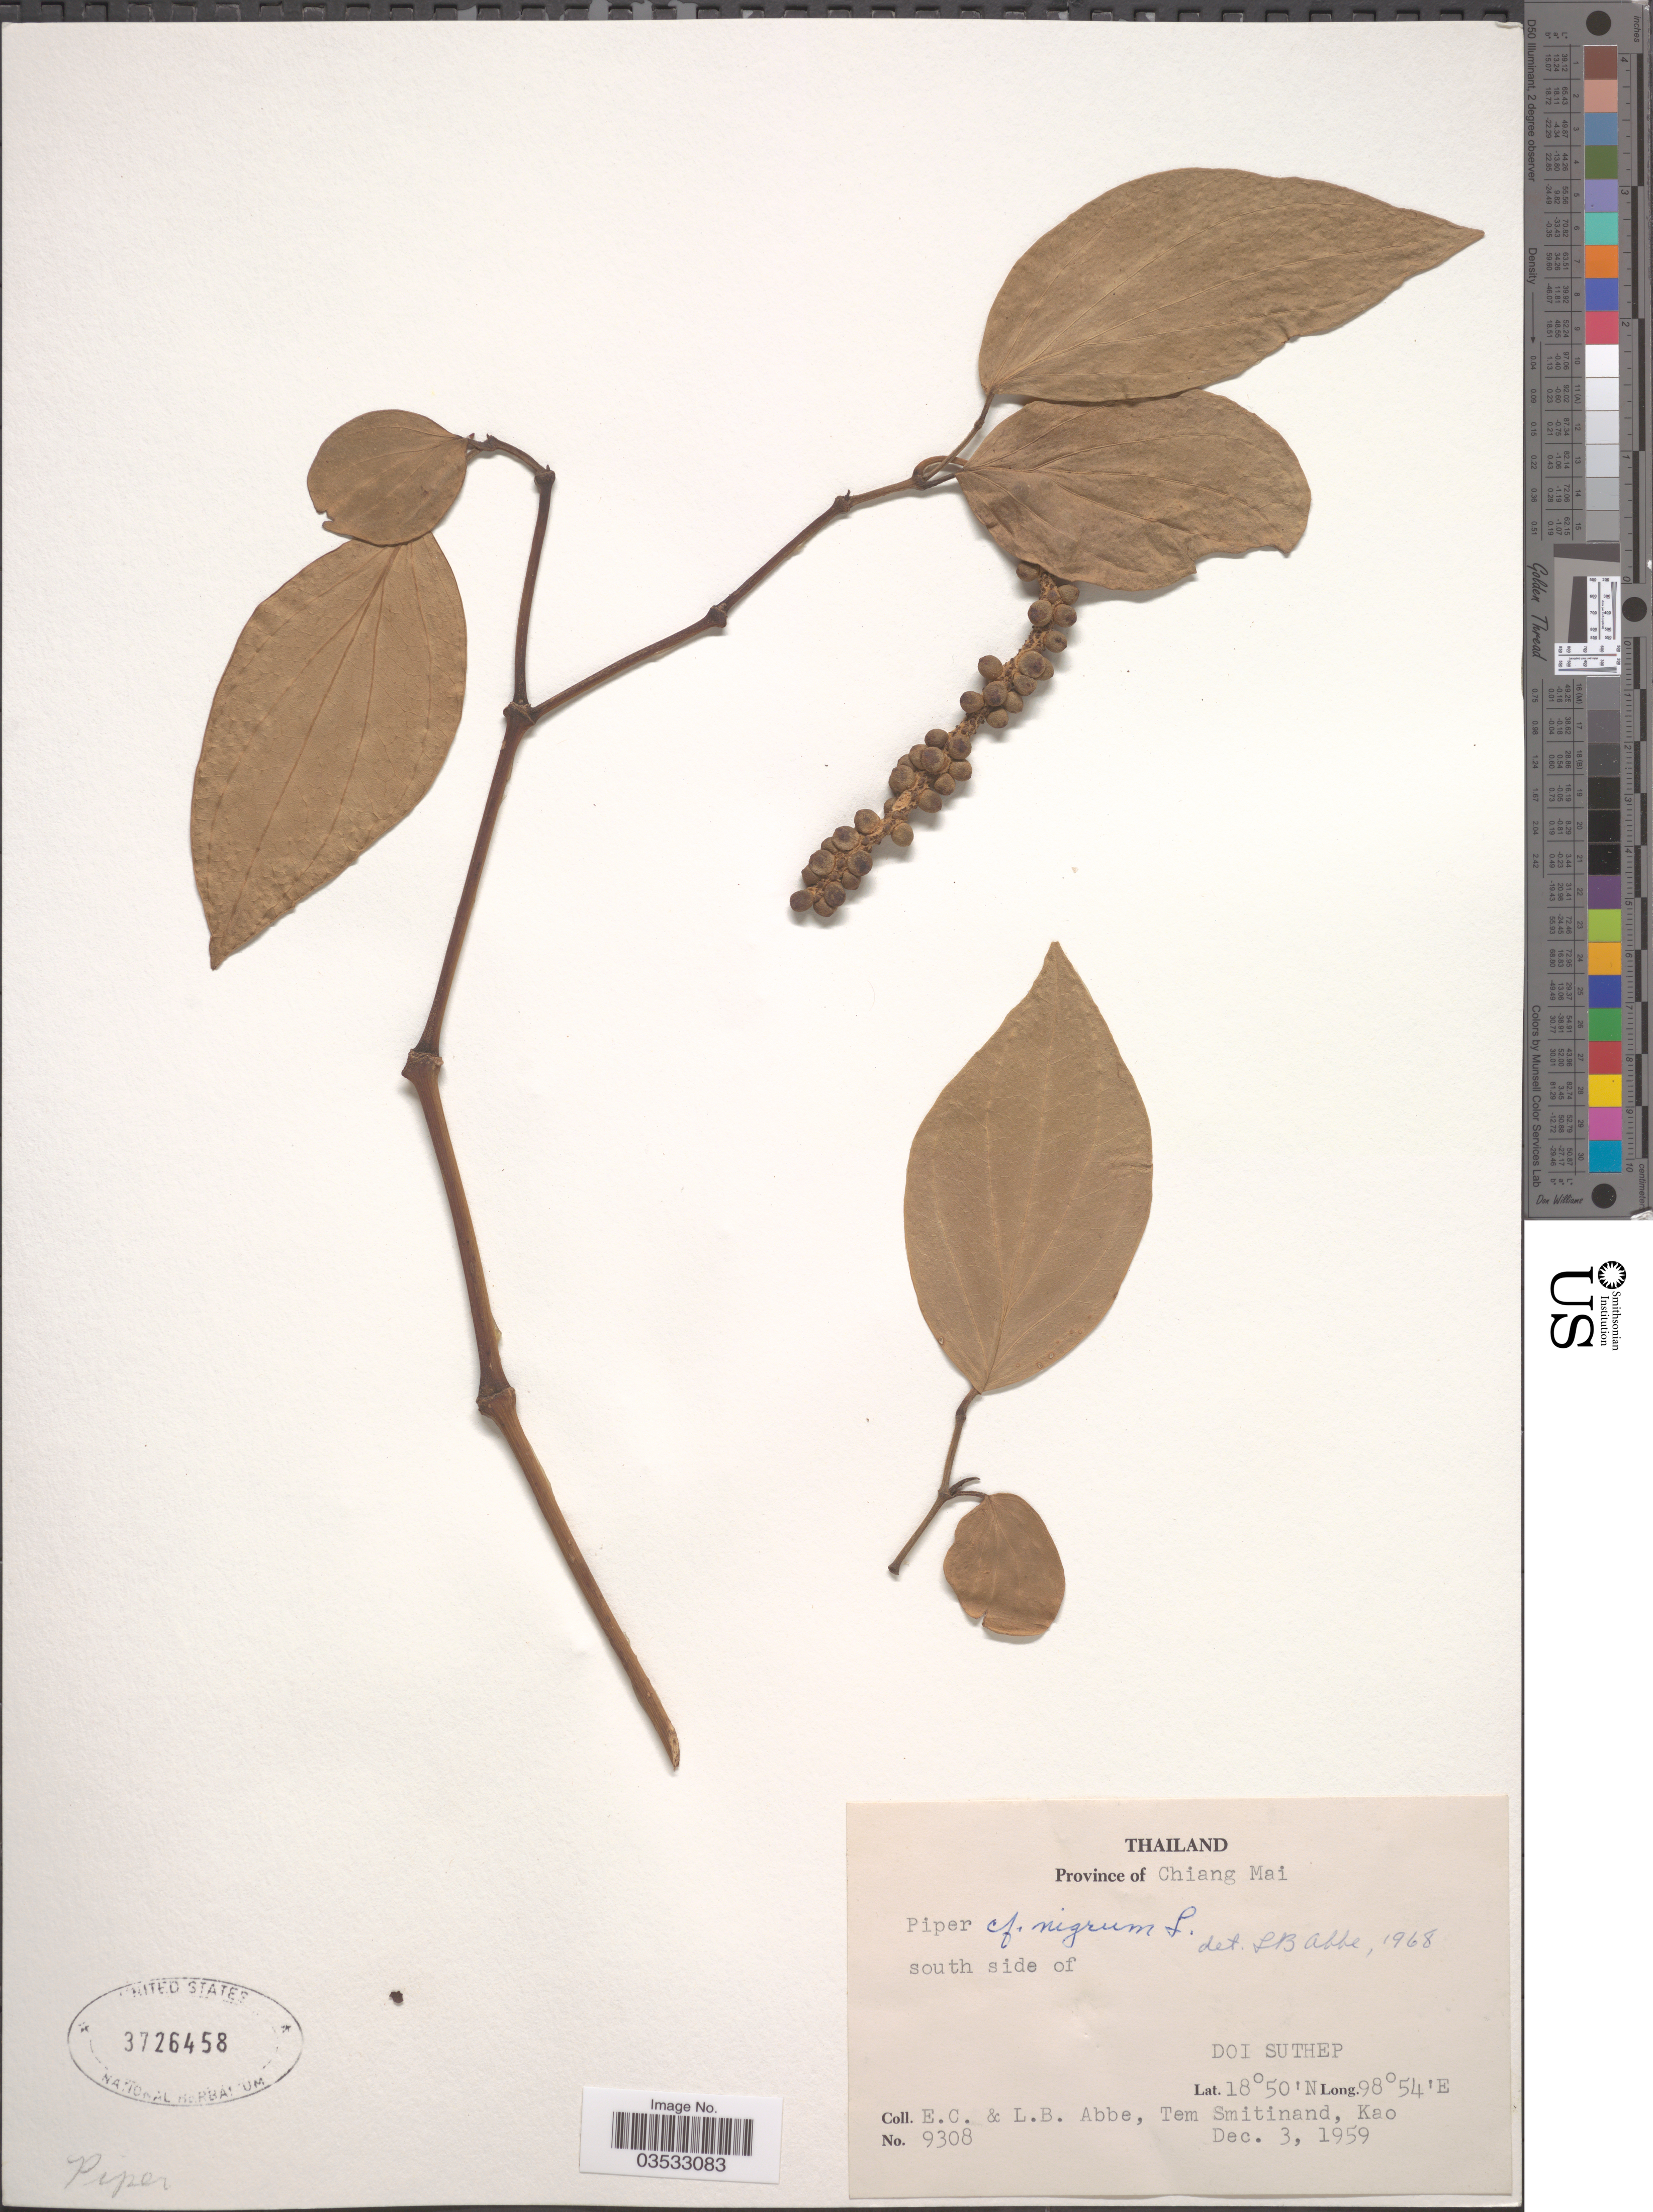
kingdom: Plantae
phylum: Tracheophyta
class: Magnoliopsida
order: Piperales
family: Piperaceae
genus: Piper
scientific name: Piper nigrum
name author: L.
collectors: E. C. Abbe, L. B. Abbe, T. Smitinand & -. Kao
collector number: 9308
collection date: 1959-12-03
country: Thailand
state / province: Chiang Mai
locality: South side of Doi Suthep.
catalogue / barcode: US 3726458